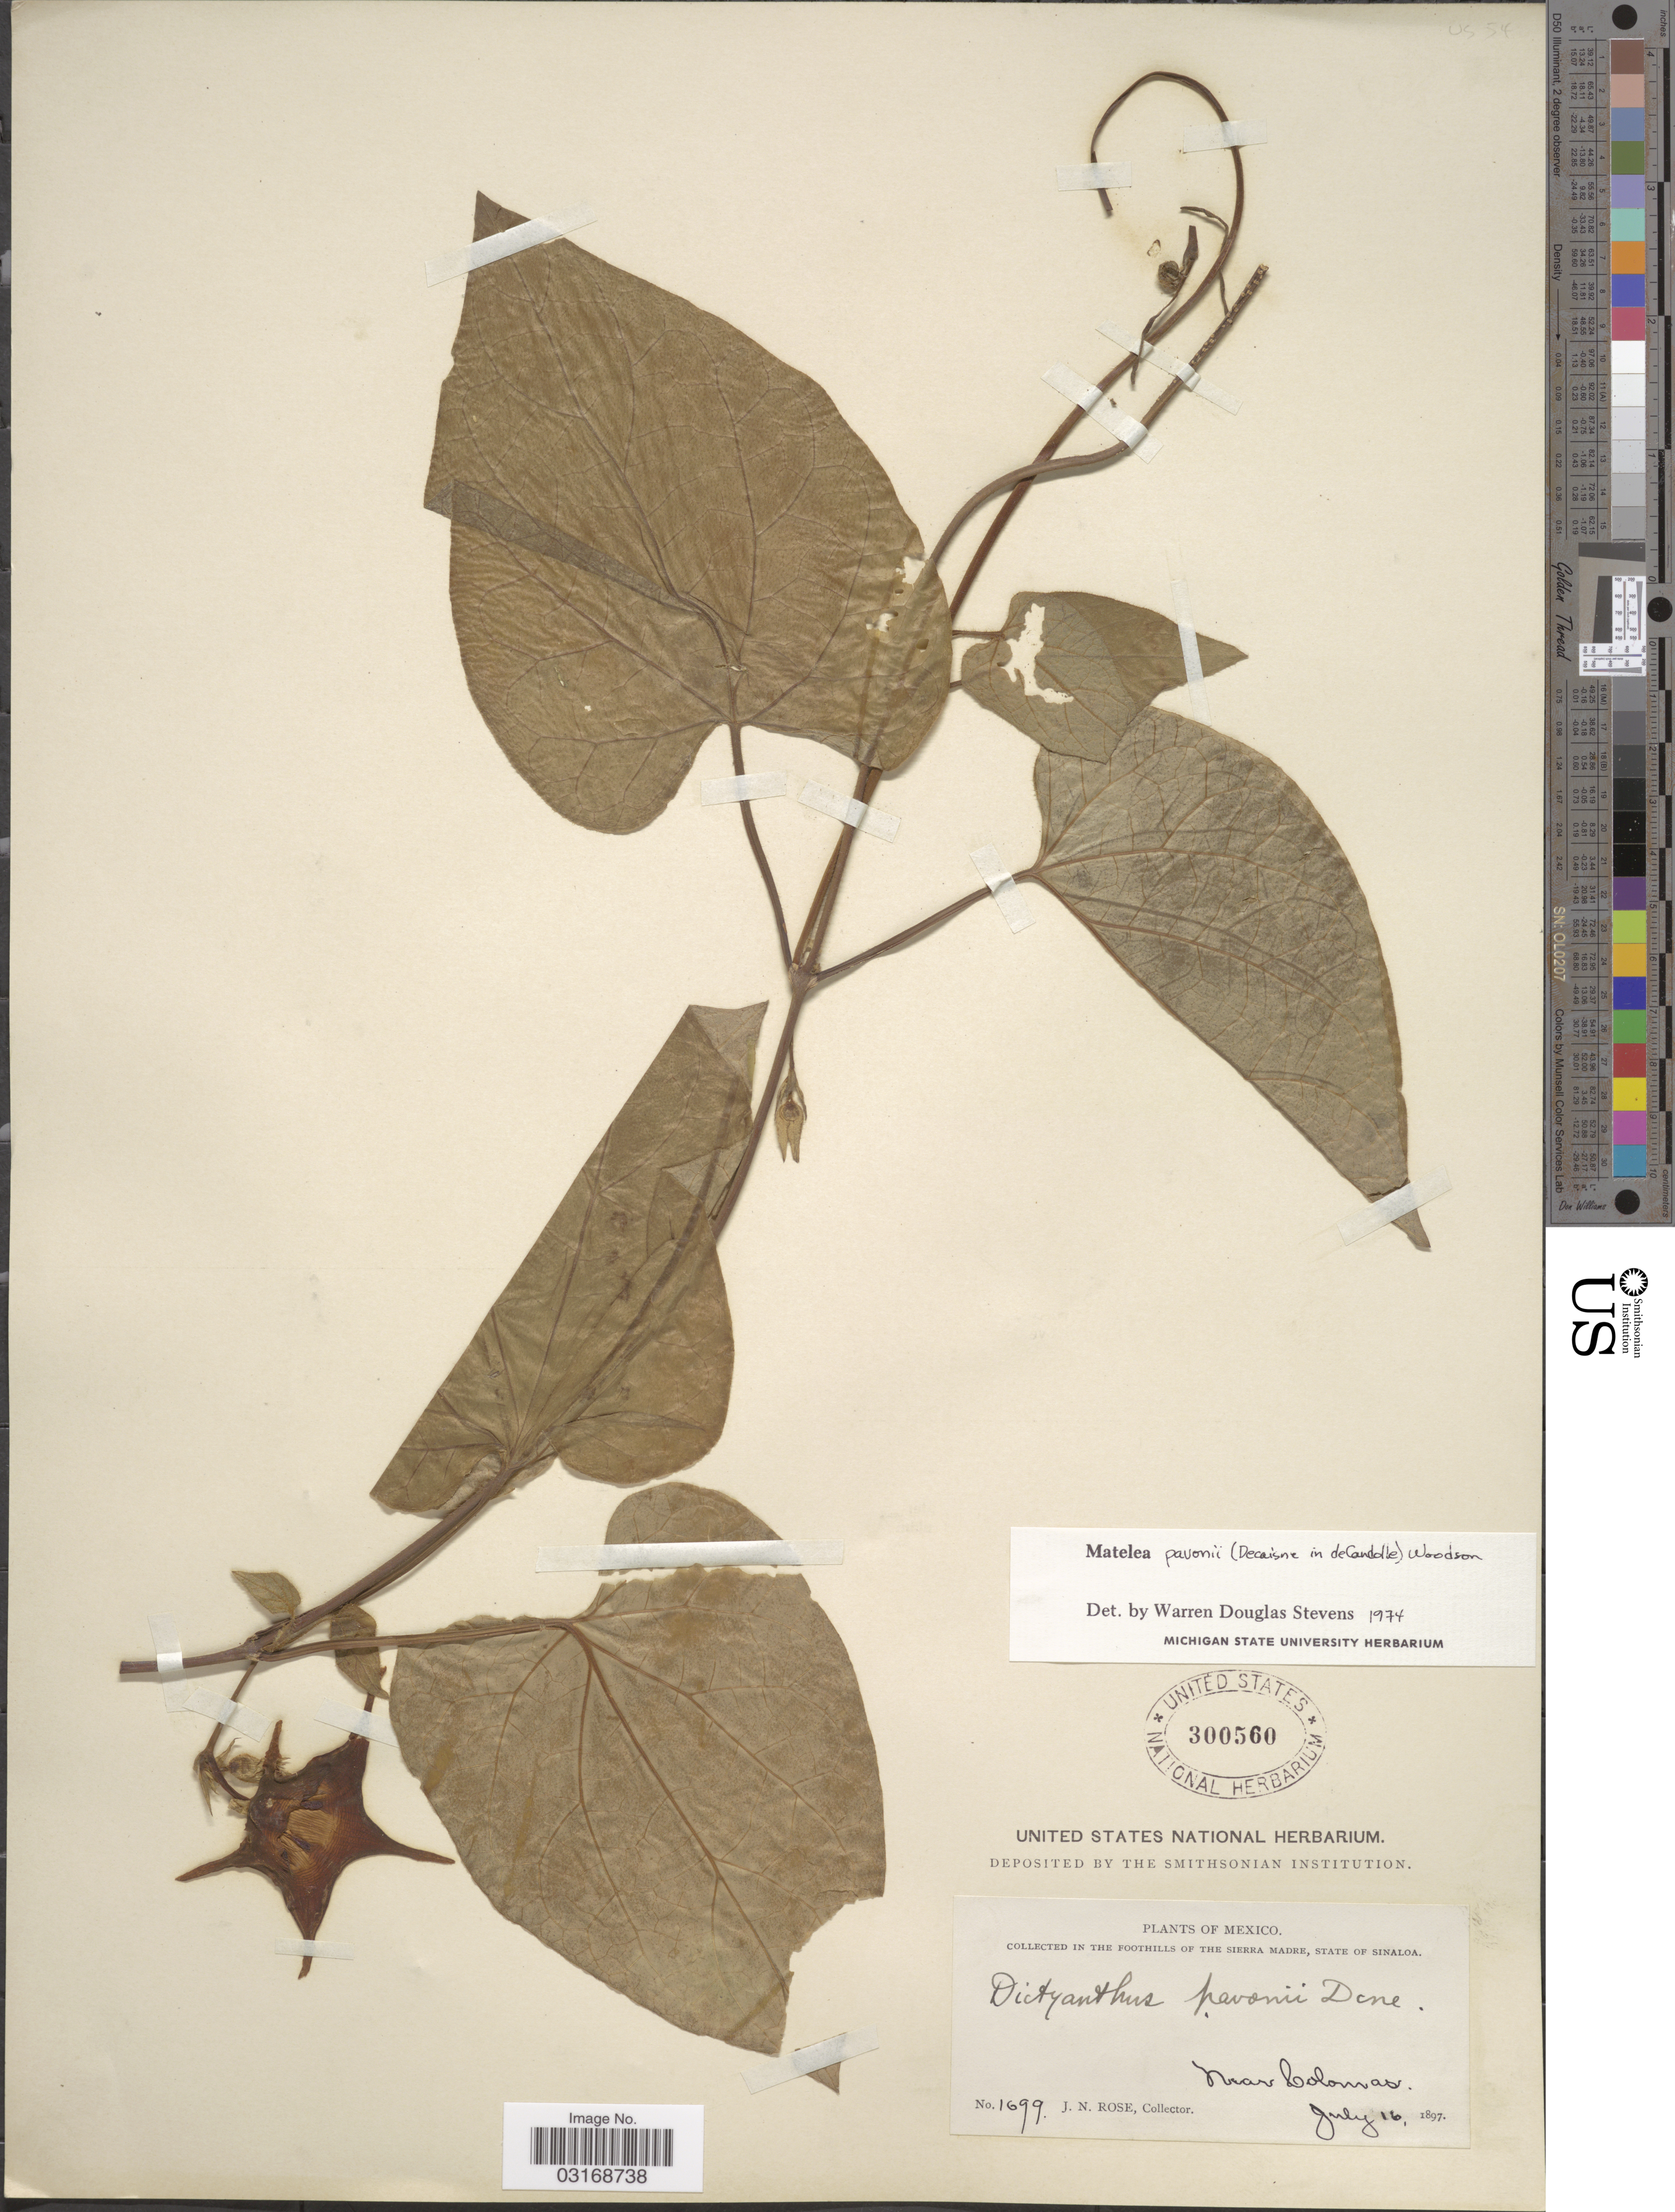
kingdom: Plantae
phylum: Tracheophyta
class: Magnoliopsida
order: Gentianales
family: Apocynaceae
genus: Matelea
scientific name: Matelea pavonii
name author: (Decne.) Woodson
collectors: J. N. Rose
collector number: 1699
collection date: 1897-07-16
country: Mexico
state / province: Sinaloa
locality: In the Foothills of the Sierra Madre, State of Sinaloa. Near Colomas.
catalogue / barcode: US 300560